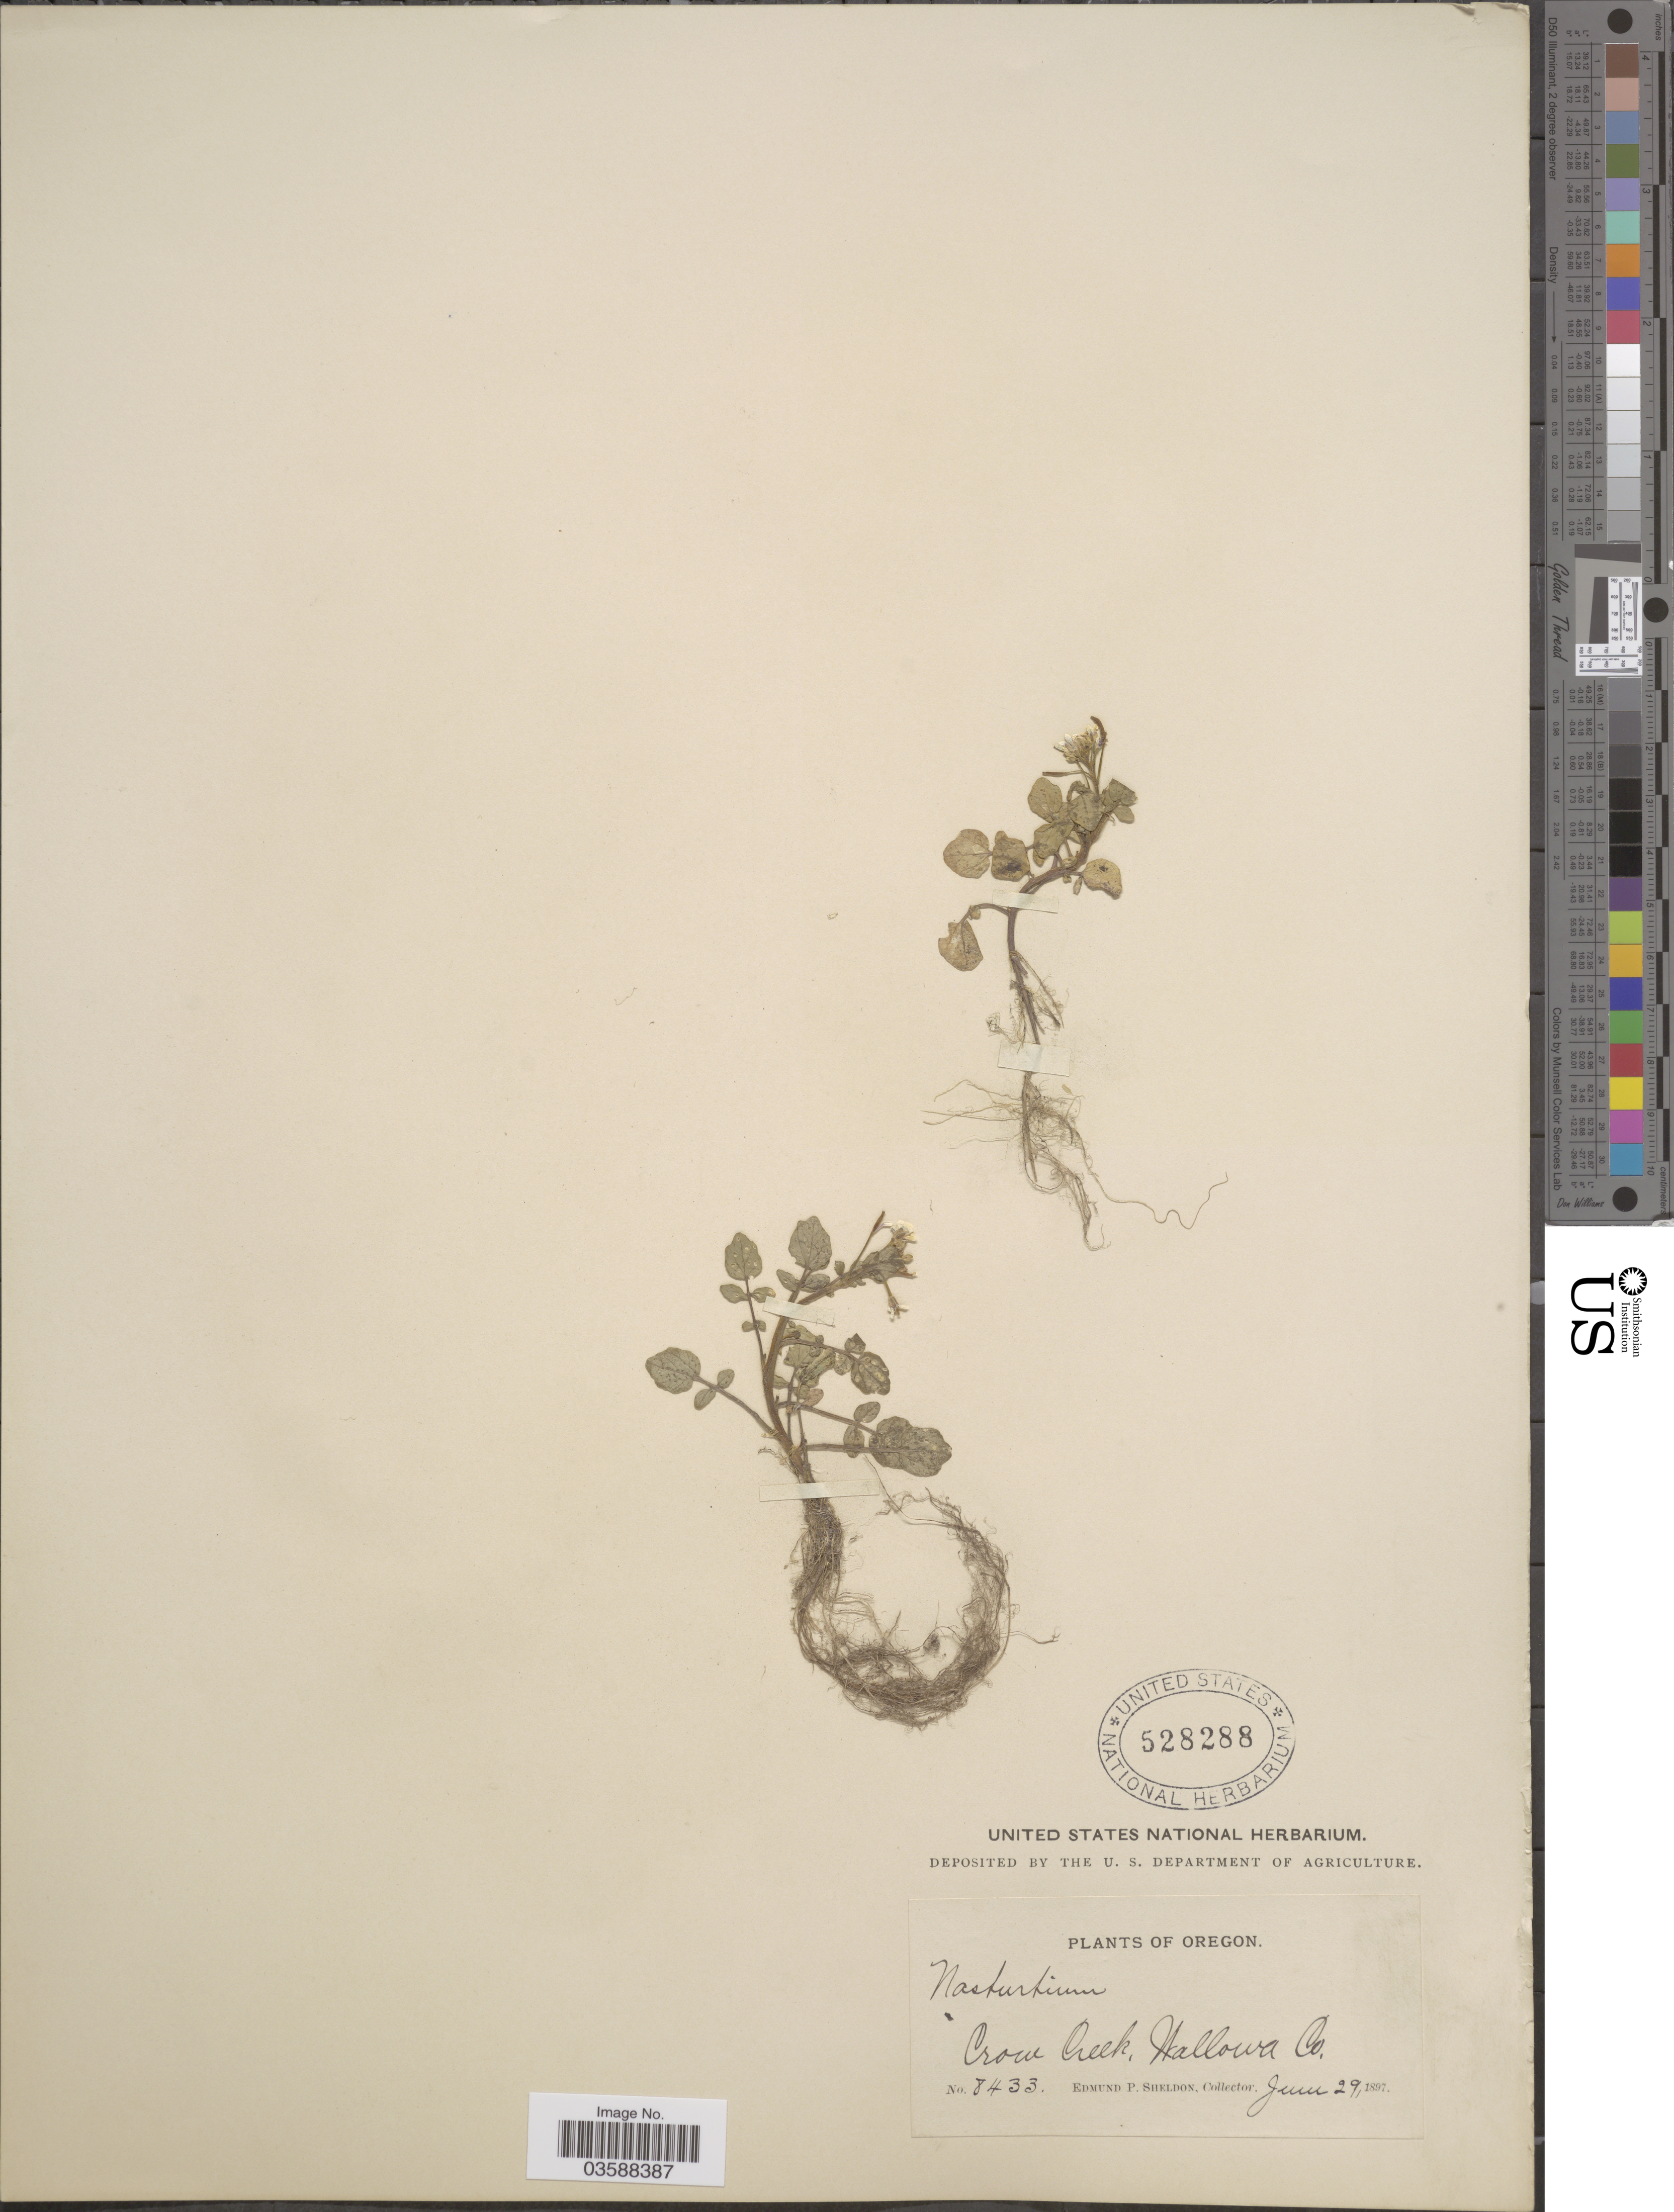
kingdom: Plantae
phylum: Tracheophyta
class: Magnoliopsida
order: Brassicales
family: Brassicaceae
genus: Nasturtium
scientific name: Nasturtium officinale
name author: R. Br.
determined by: Strong, Mark T., (BOT), Smithsonian Institution - National Museum of Natural History (UNITED STATES)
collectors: E. P. Sheldon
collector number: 8433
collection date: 1897-06-29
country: United States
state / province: Oregon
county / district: Wallowa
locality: Crow Creek, Wallowa Co.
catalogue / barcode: US 528288